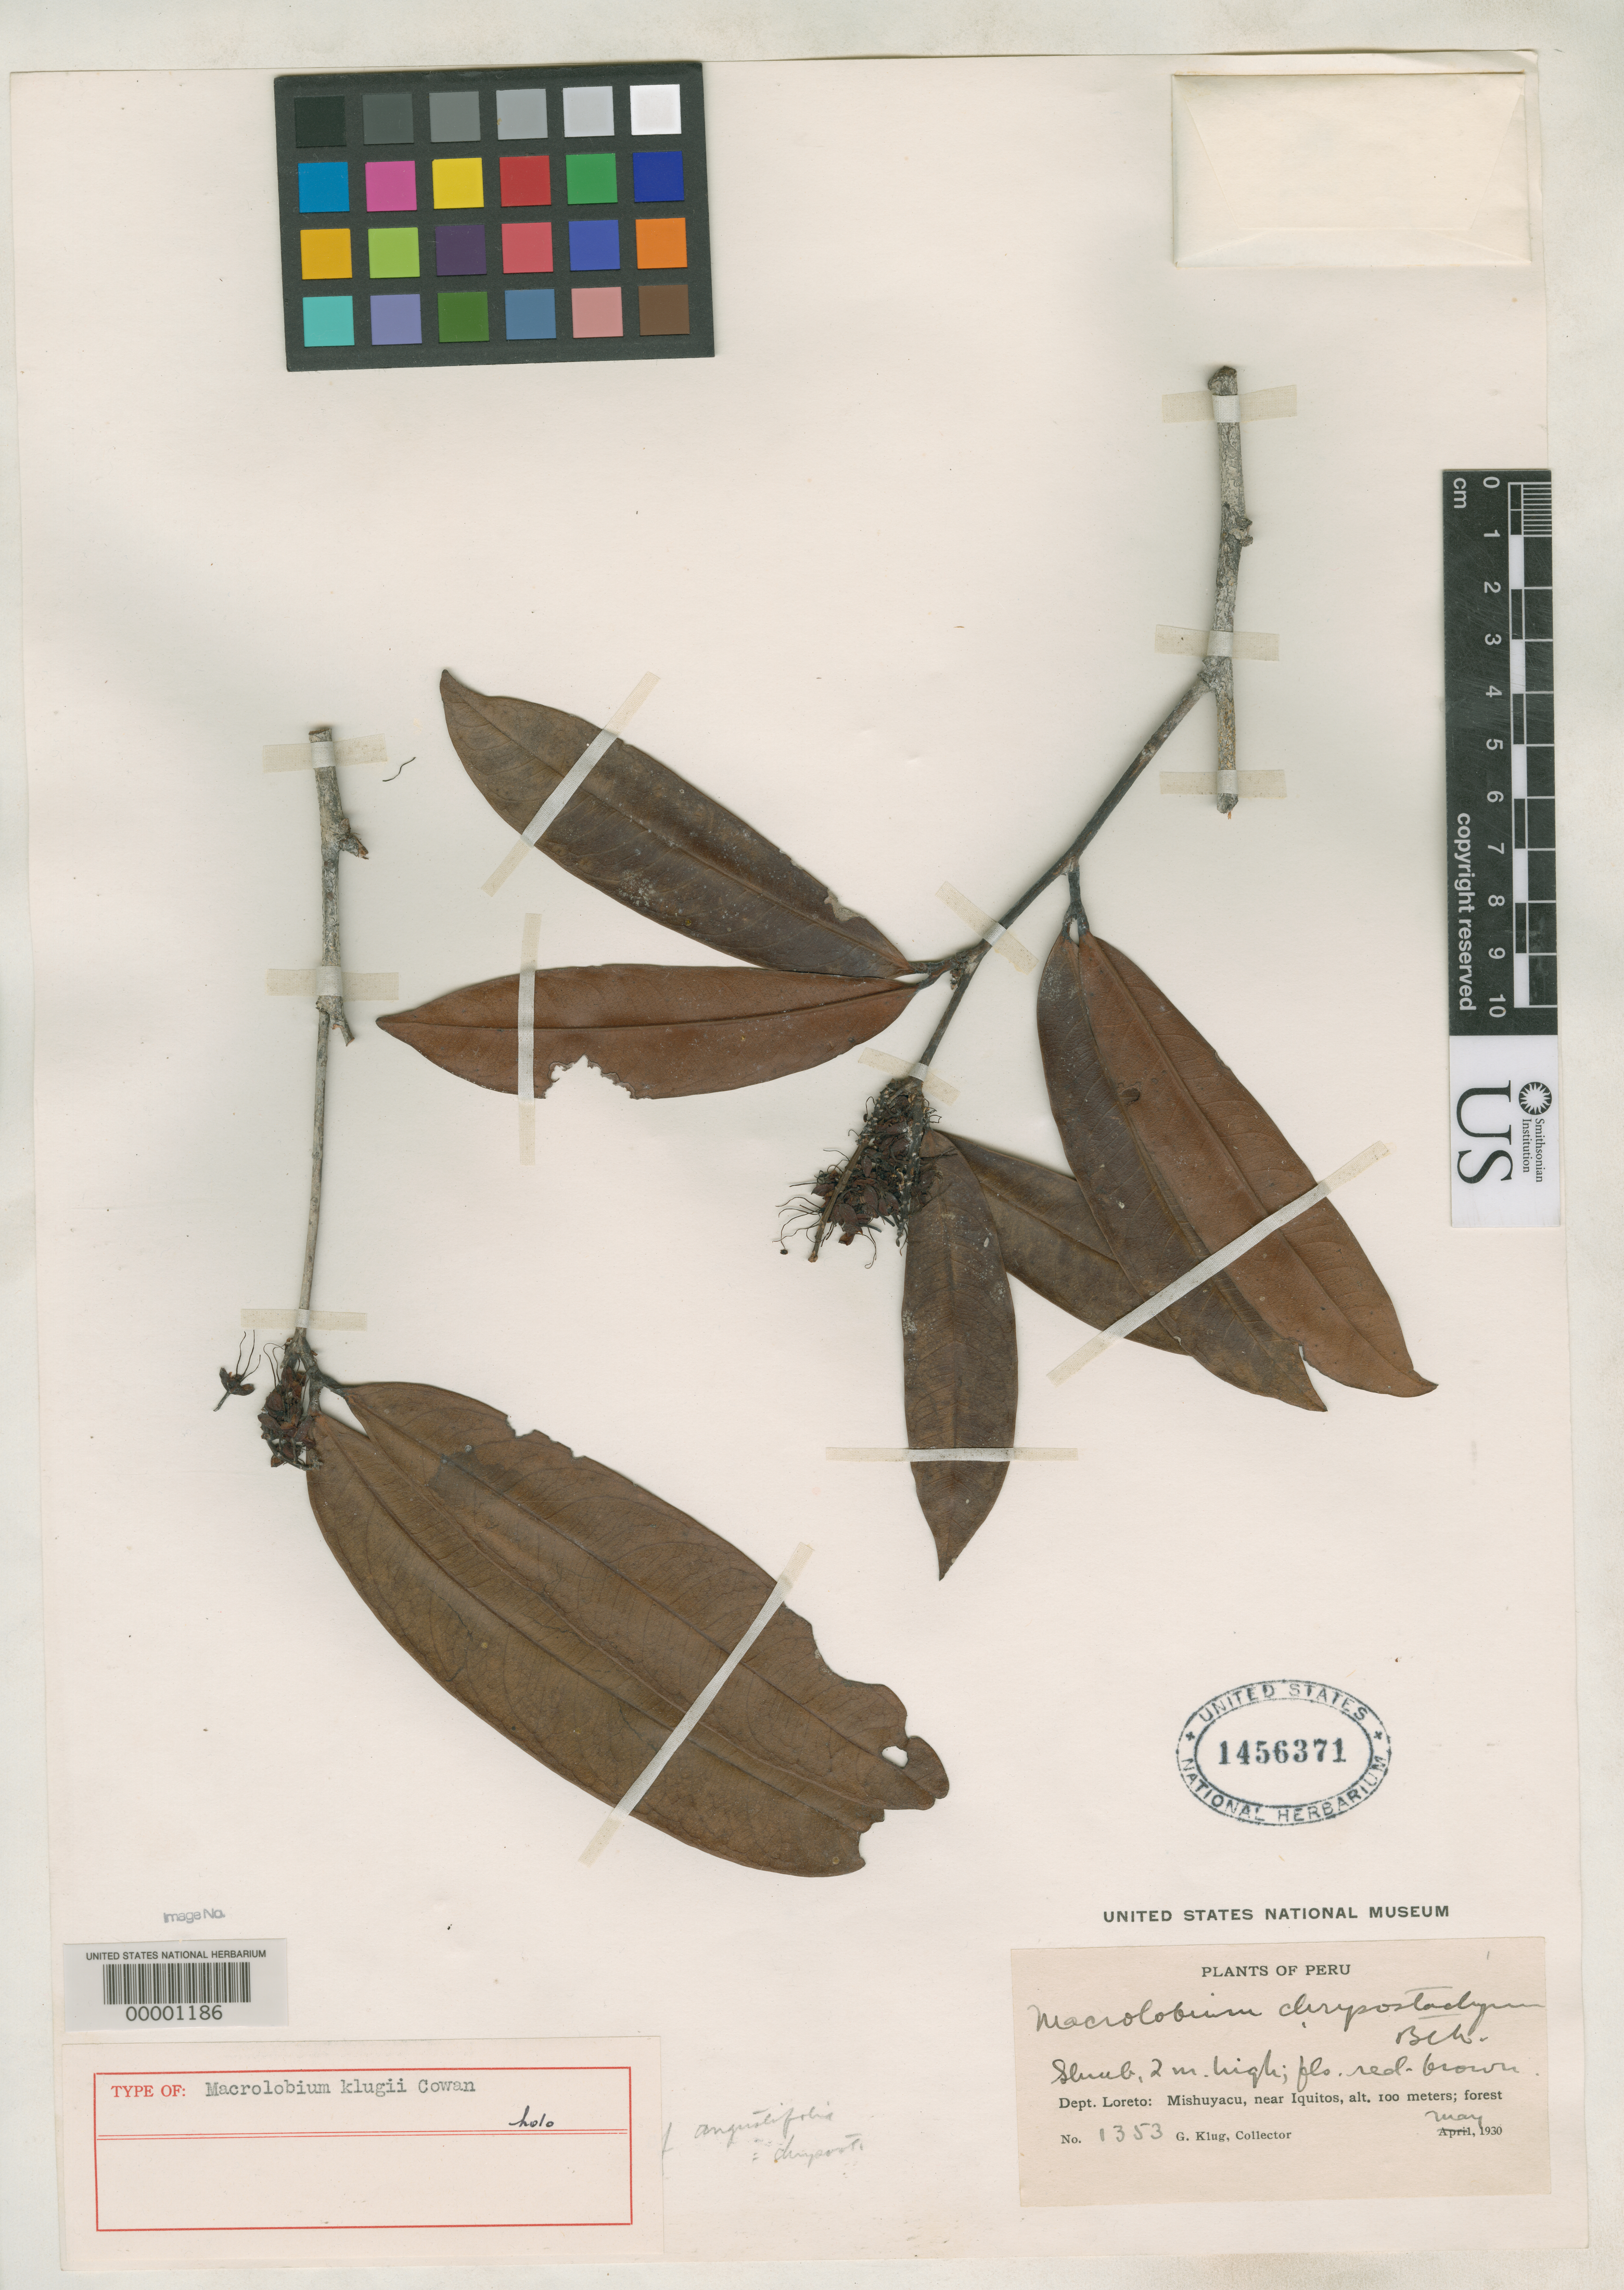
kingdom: Plantae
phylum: Tracheophyta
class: Magnoliopsida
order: Fabales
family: Fabaceae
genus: Macrolobium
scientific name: Macrolobium klugii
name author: R.S. Cowan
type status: Holotype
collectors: G. Klug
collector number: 1353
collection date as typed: May 1930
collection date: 1930-05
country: Peru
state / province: Loreto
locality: Mishuyacu, near Iquitos.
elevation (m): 100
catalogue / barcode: US 1456371